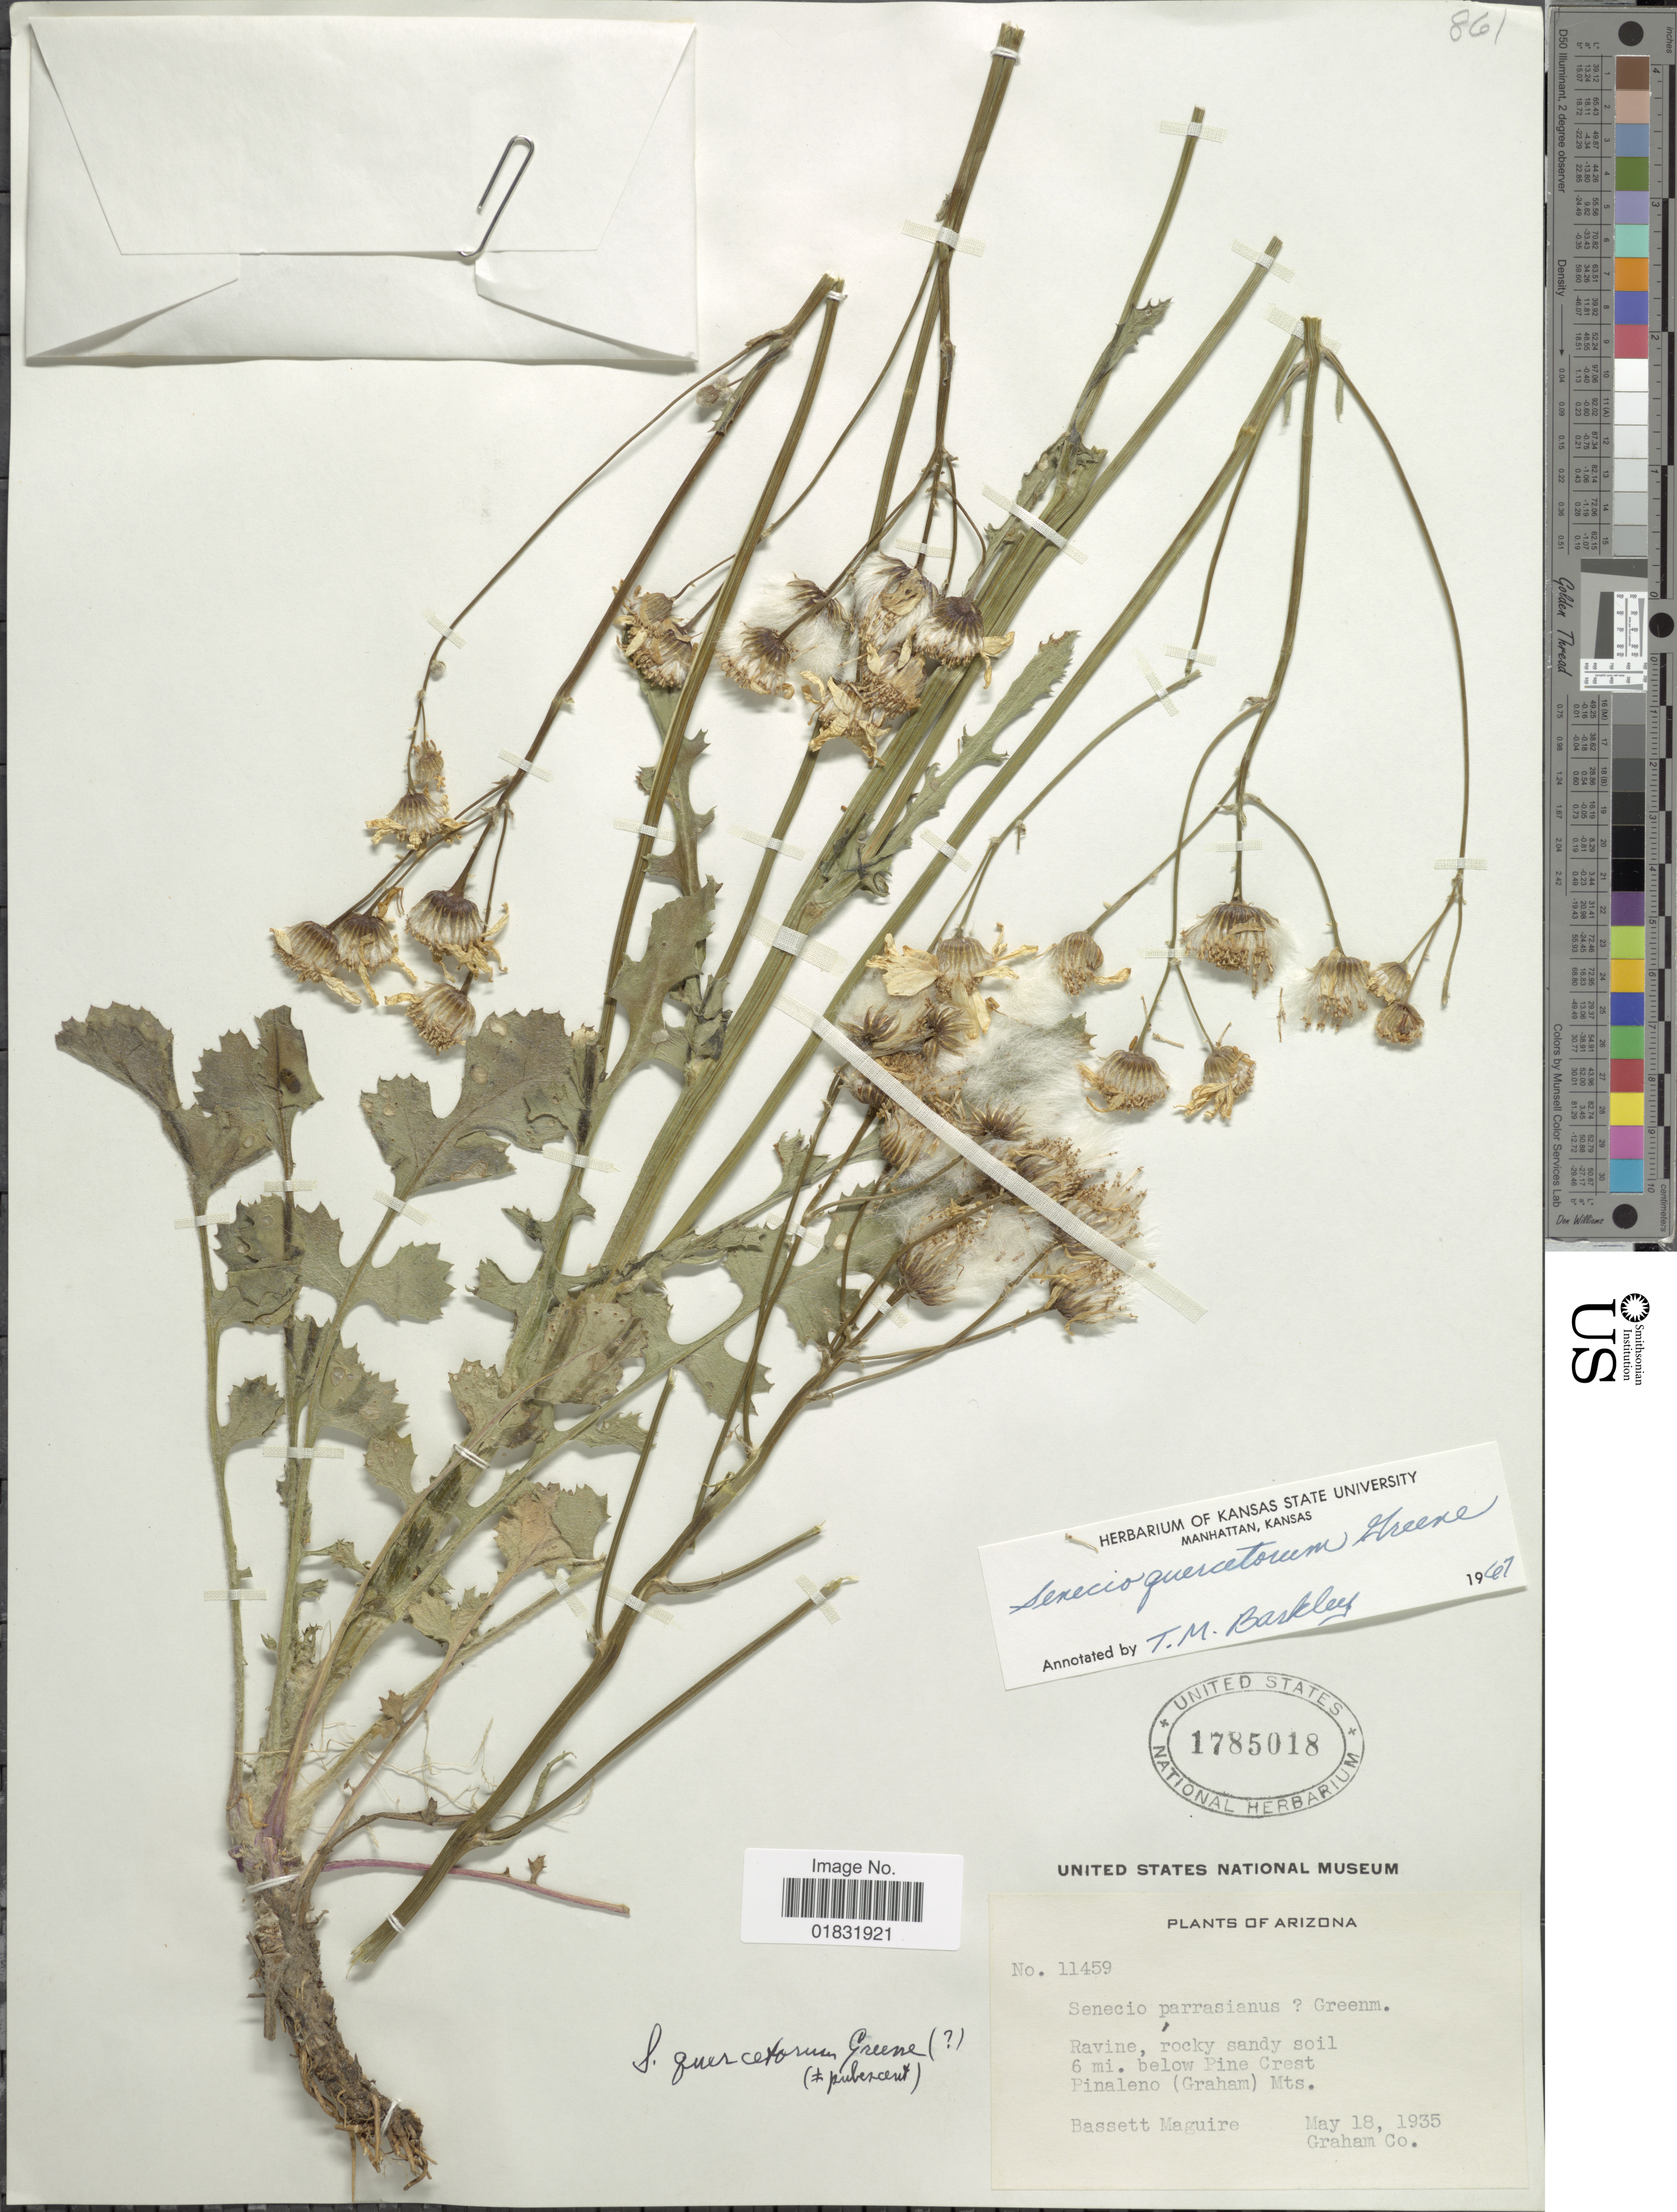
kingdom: Plantae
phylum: Tracheophyta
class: Magnoliopsida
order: Asterales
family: Asteraceae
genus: Packera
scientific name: Packera quercetorum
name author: (Greene) C. Jeffrey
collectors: B. Maguire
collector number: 11459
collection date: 1935-05-18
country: United States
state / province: Arizona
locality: Ravine, rocky sandy soil 6 mi below Pine Crest Pinaleno (Graham) Mts. Graham Co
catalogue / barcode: US 1785018